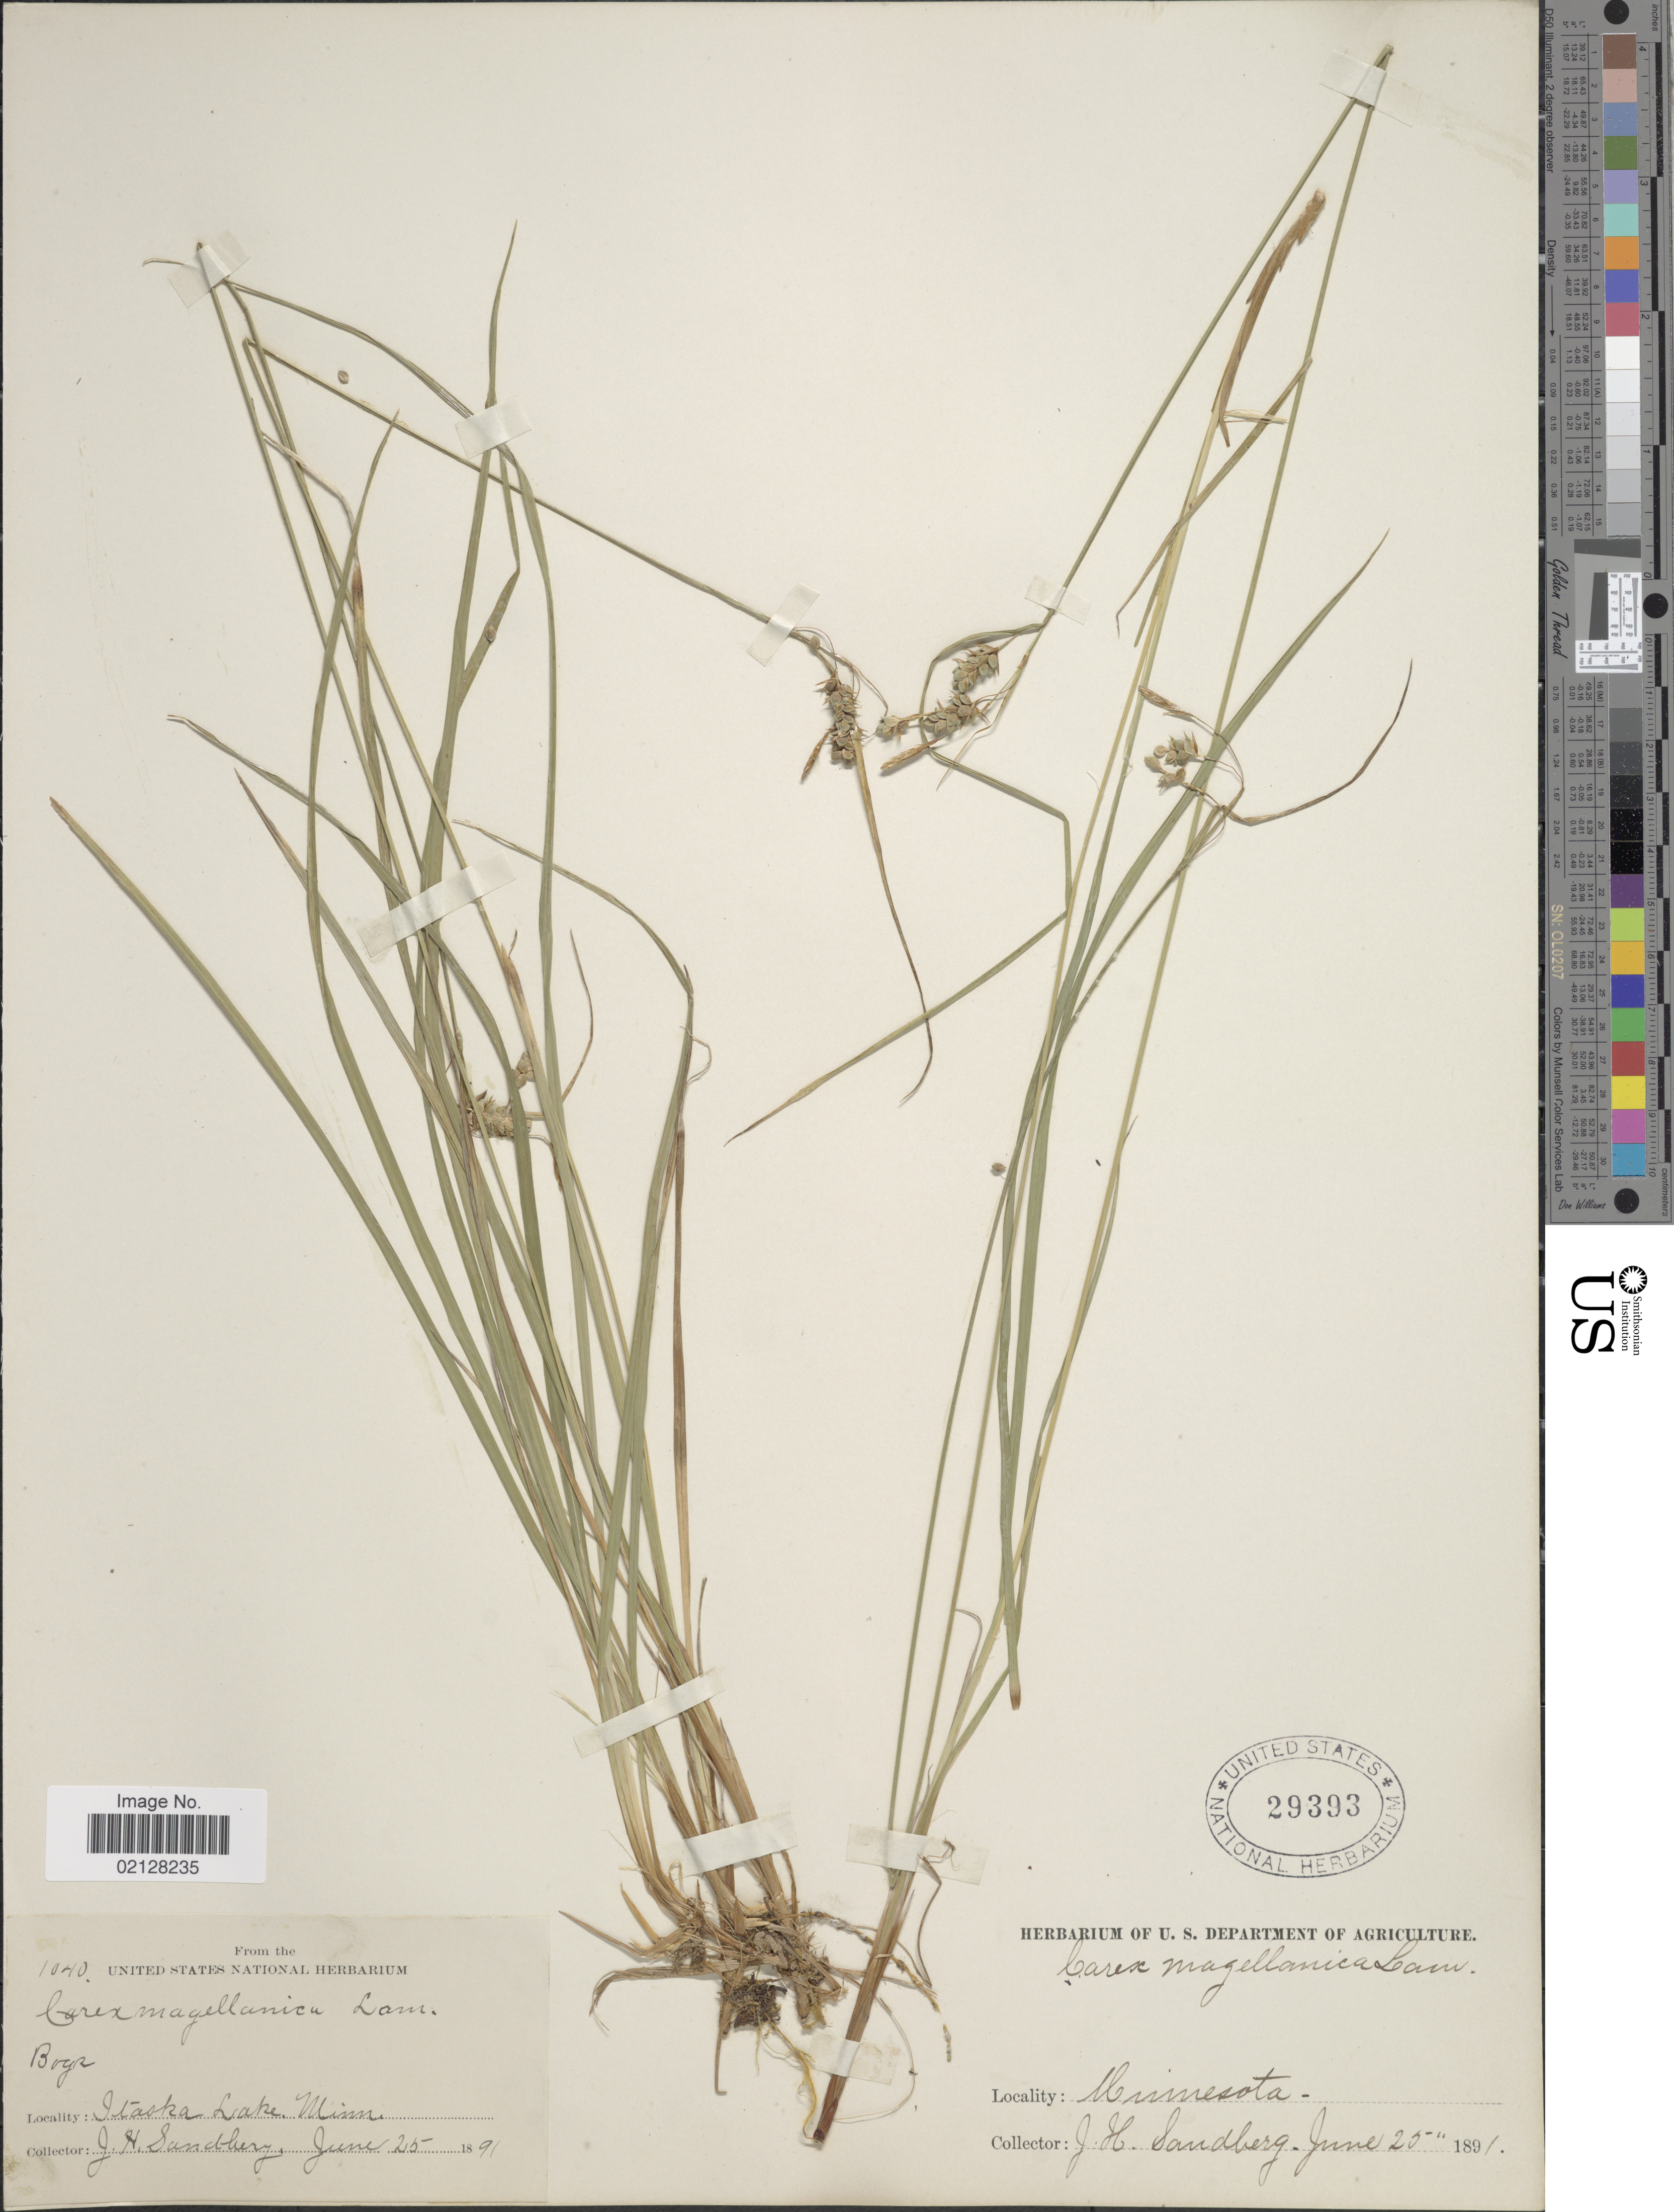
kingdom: Plantae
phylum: Tracheophyta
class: Liliopsida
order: Poales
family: Cyperaceae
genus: Carex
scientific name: Carex magellanica subsp. irrigua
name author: (Wahlenb.) Hiitonen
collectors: J. H. Sandberg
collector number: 1040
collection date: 1891-06-25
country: United States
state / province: Minnesota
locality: Itaska Lake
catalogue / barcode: US 29393